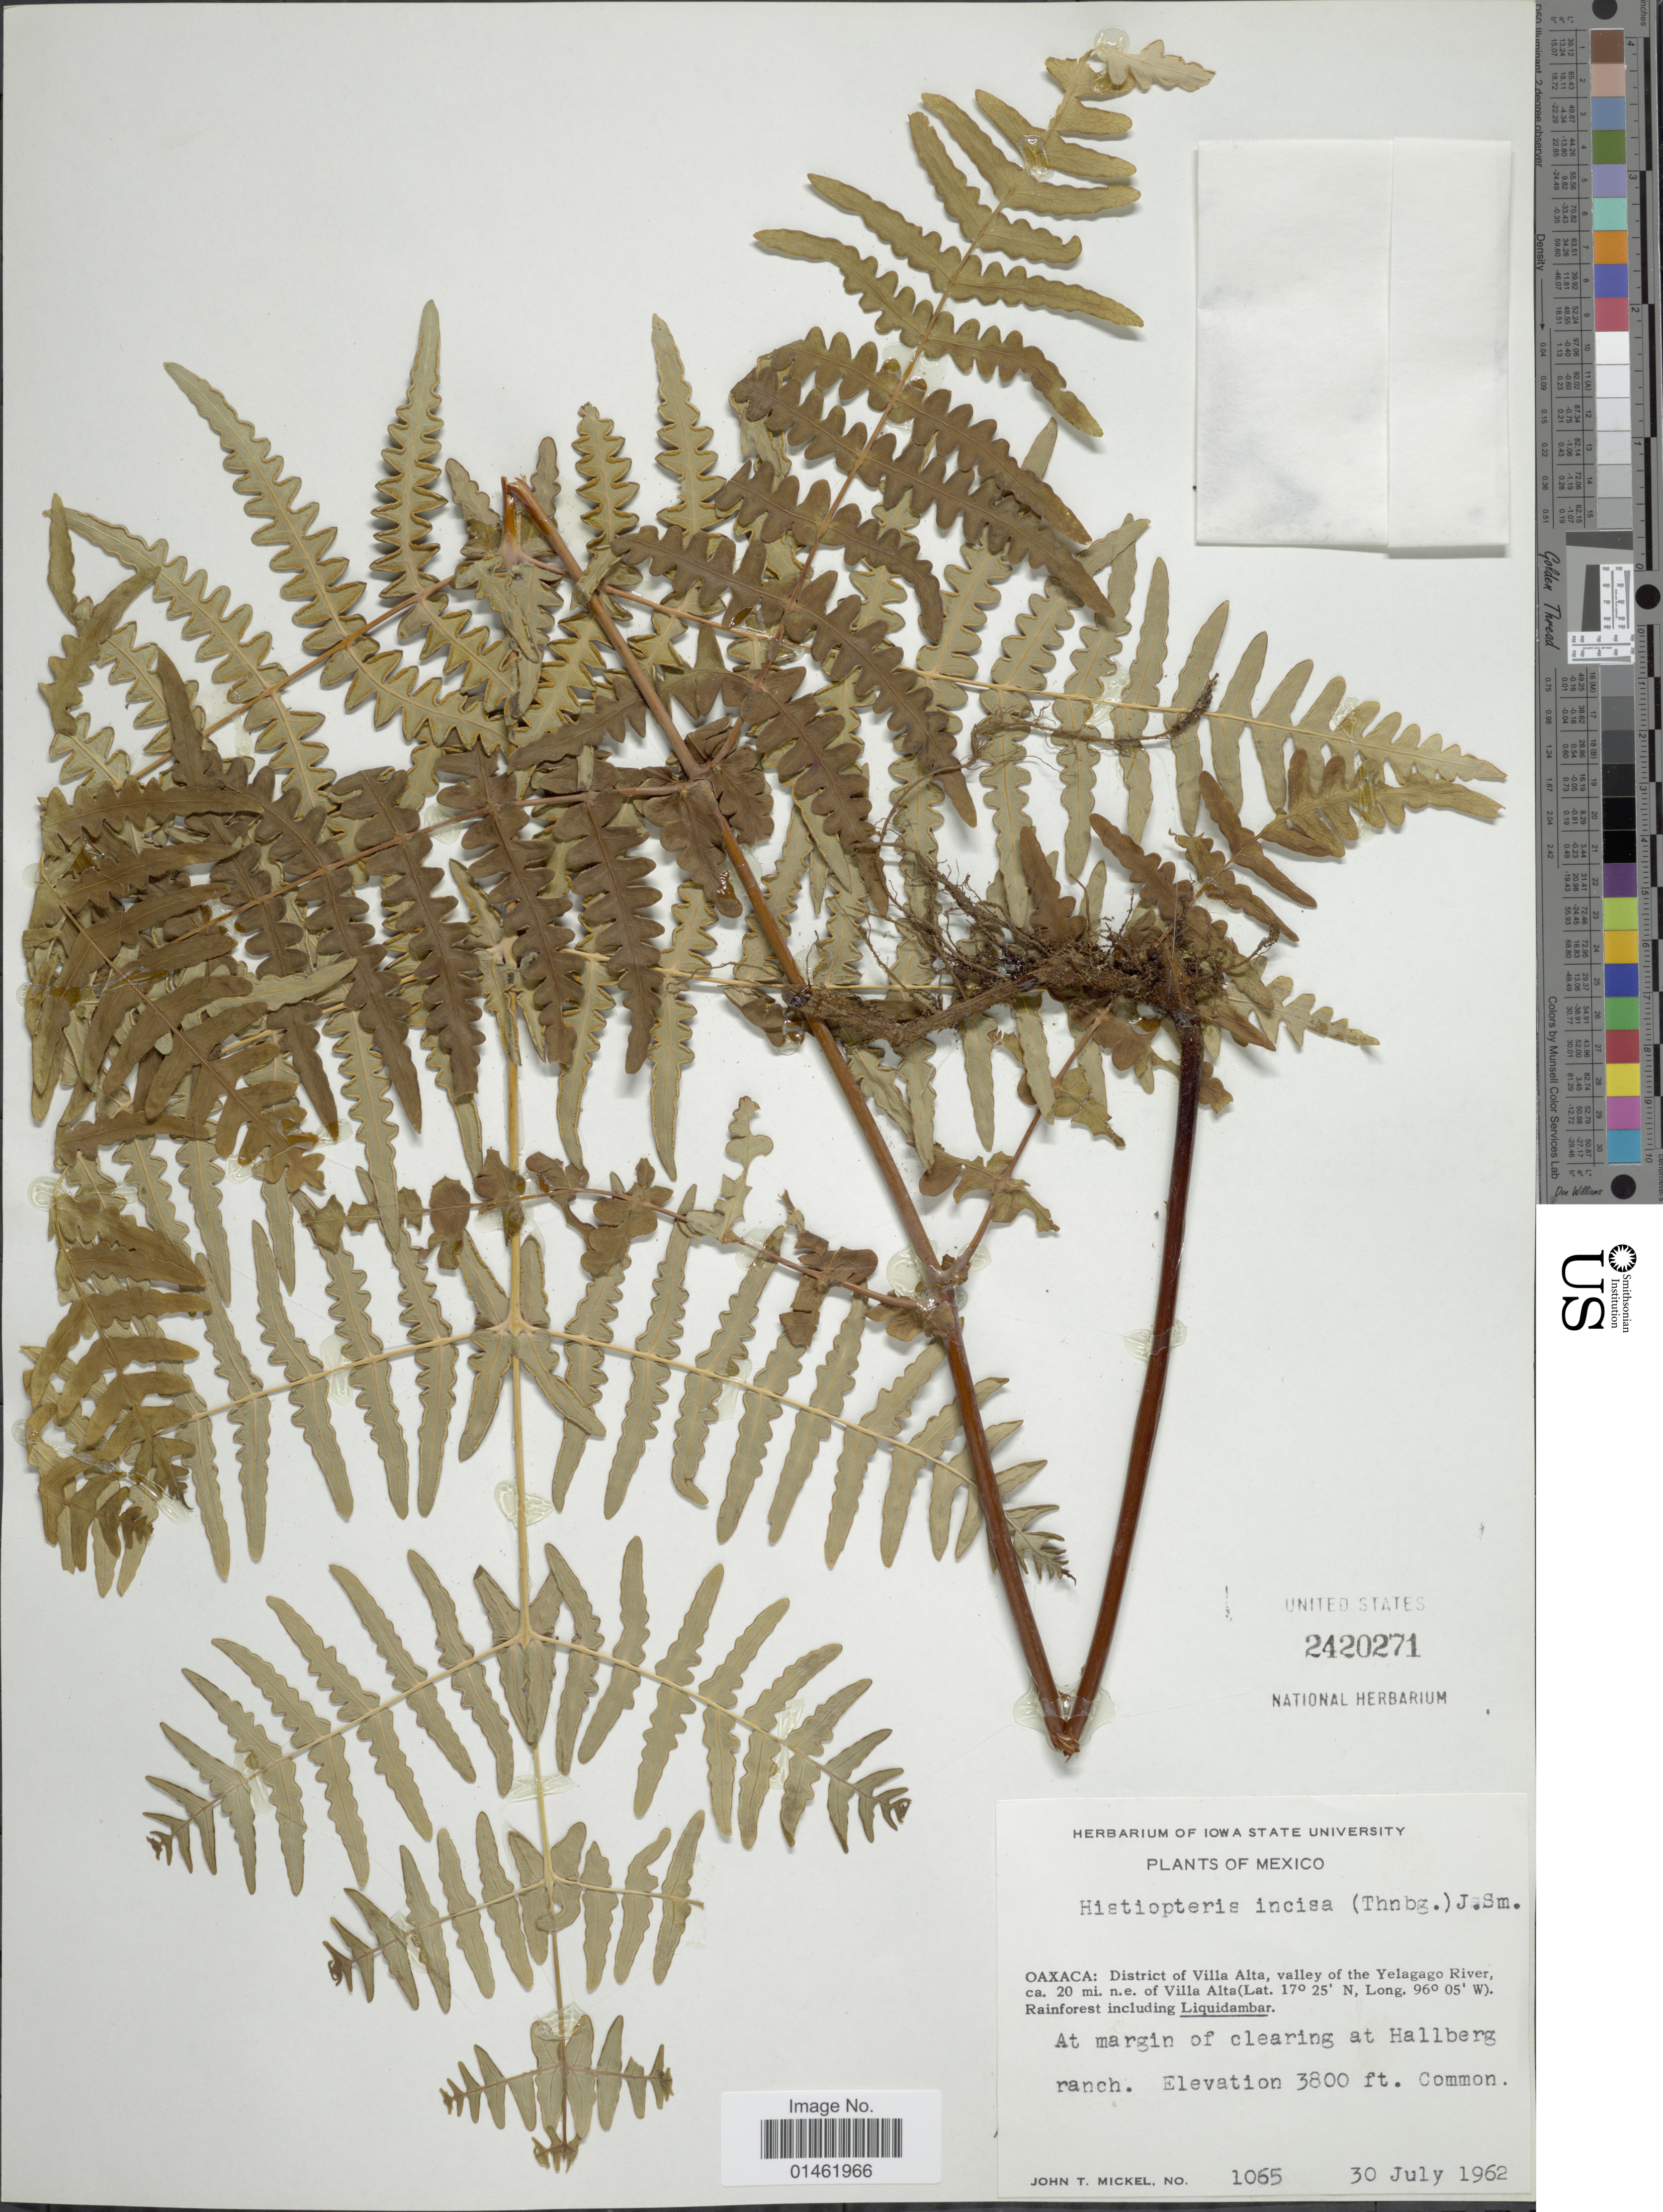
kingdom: Plantae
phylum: Tracheophyta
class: Polypodiopsida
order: Polypodiales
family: Dennstaedtiaceae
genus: Histiopteris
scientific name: Histiopteris incisa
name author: (Thunb.) J. Sm.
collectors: J. T. Mickel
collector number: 1065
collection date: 1962-07-30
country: Mexico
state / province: Oaxaca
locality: Oaxaca: District of Villa Alta, valley of the Yelagago river, ca. 20 mi. n.e. of Villa Alta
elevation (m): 1158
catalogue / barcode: US 2420271